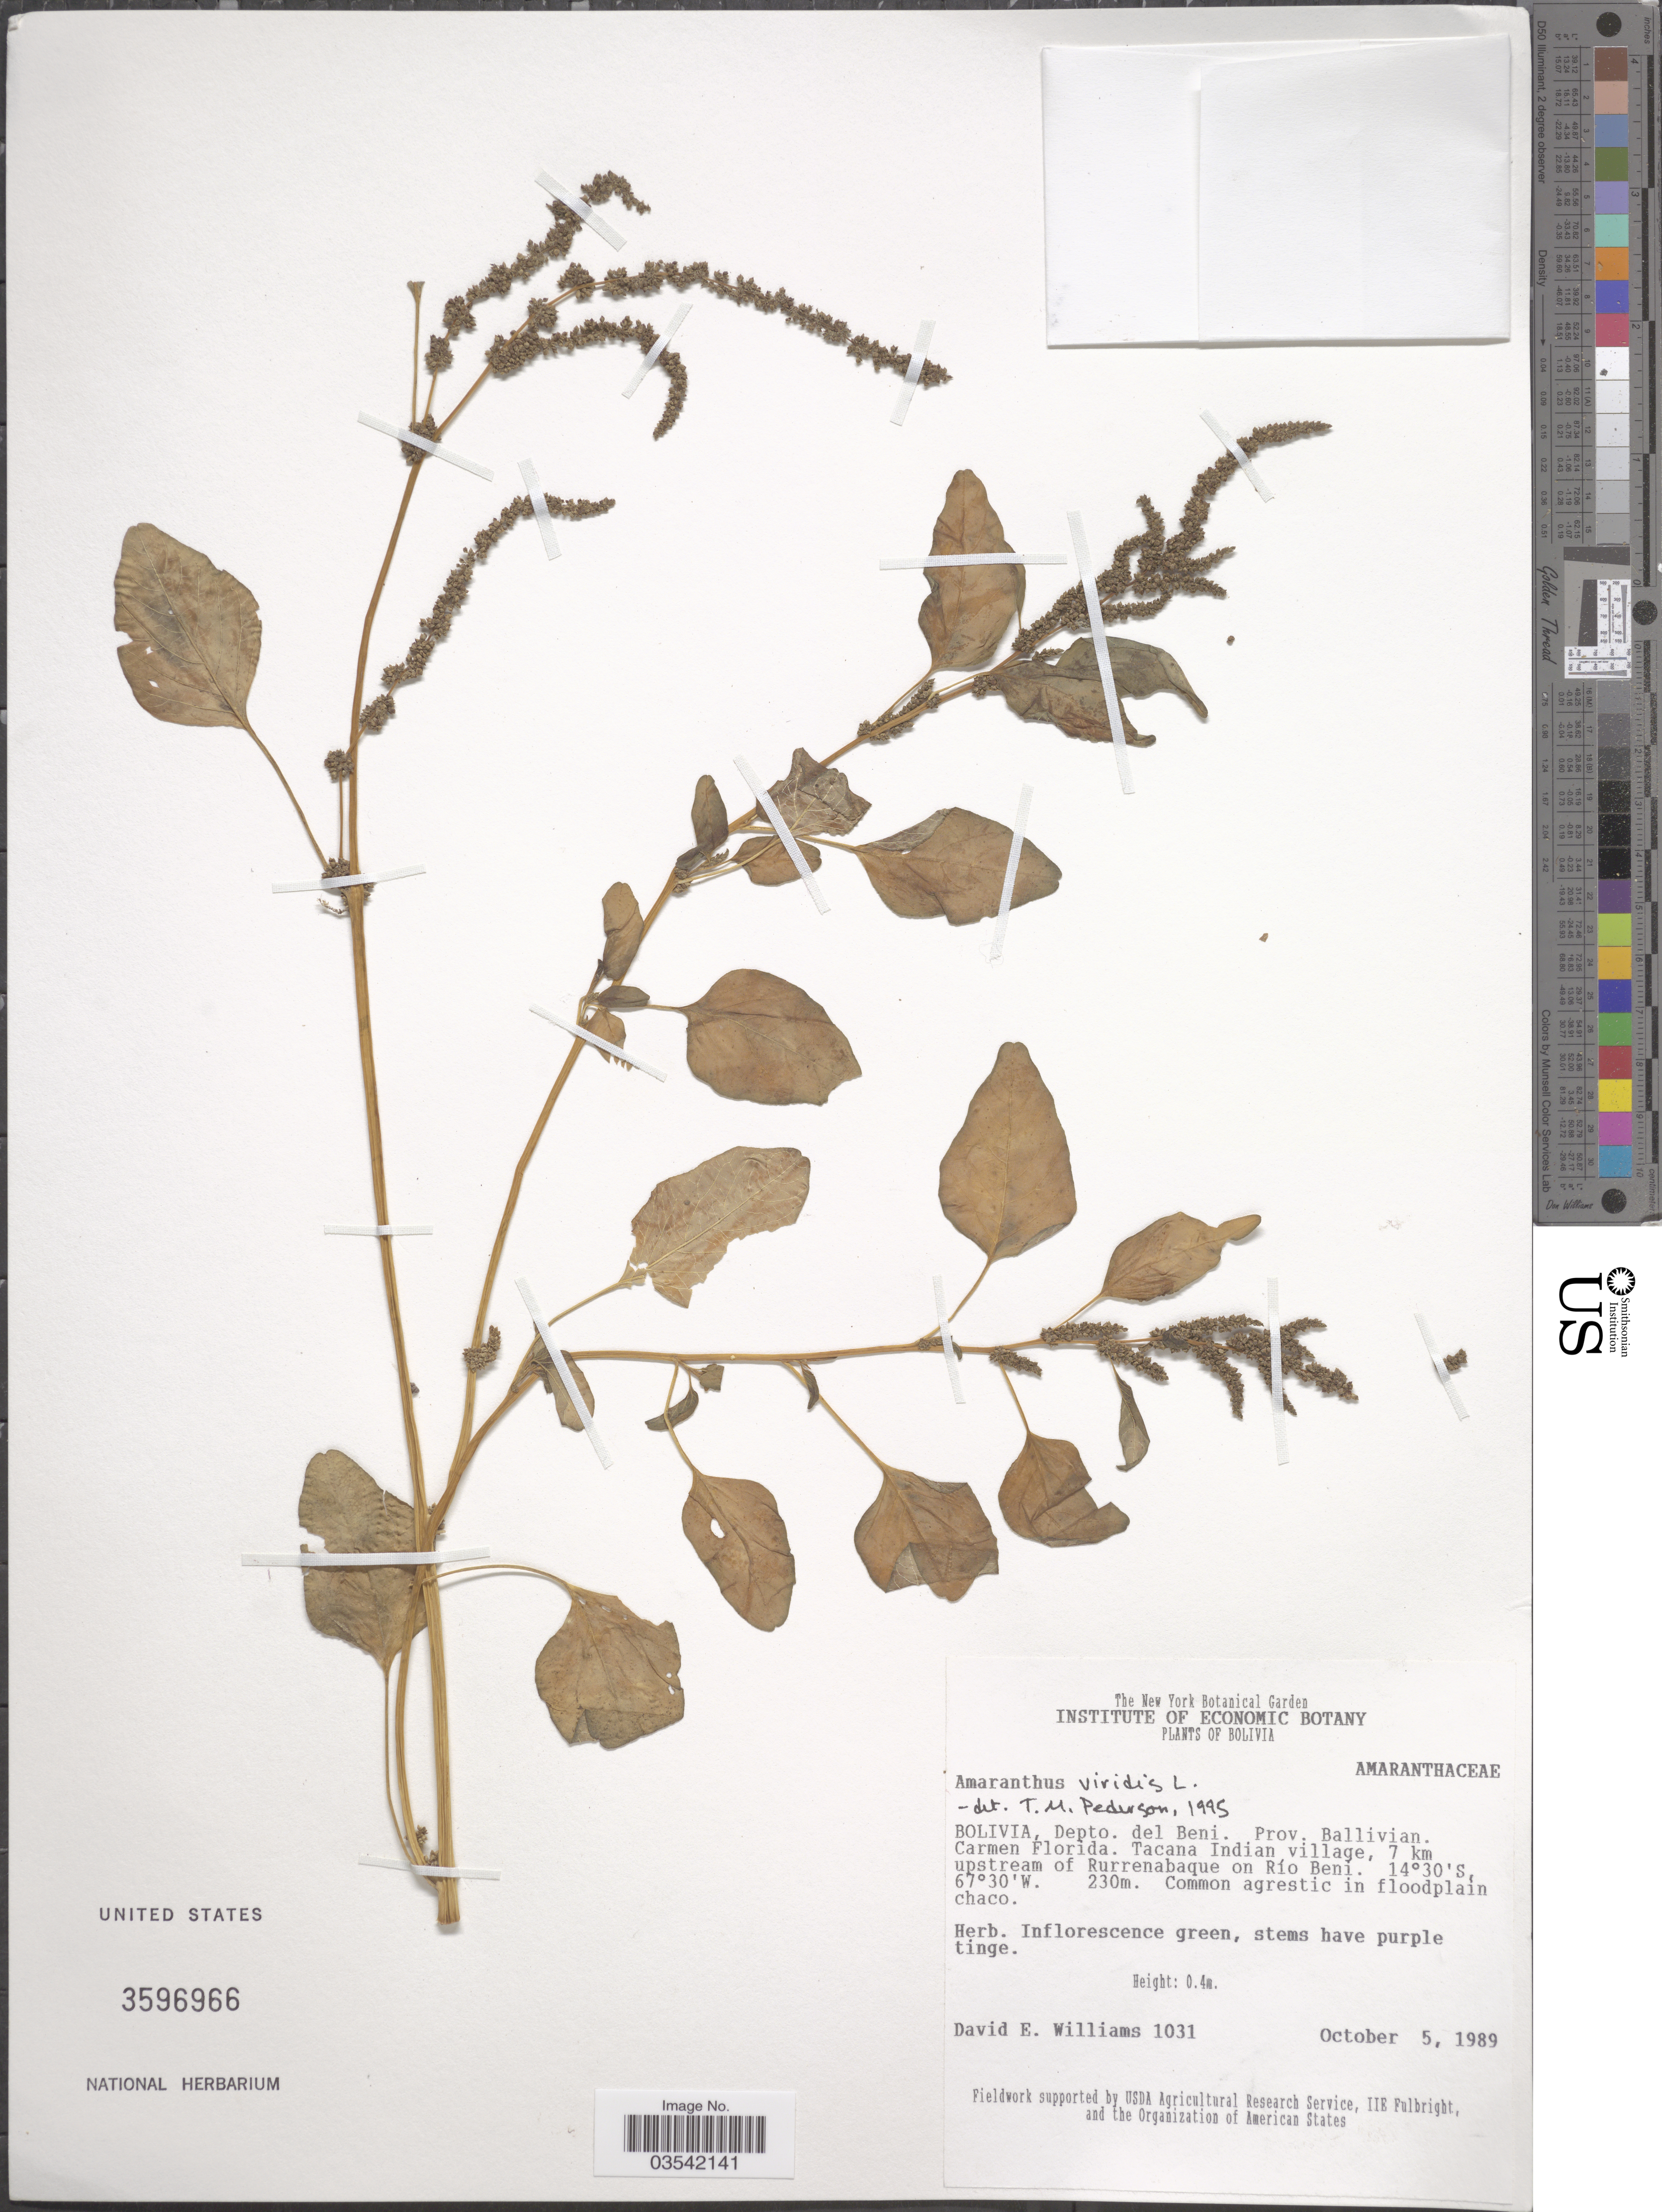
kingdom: Plantae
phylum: Tracheophyta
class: Magnoliopsida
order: Caryophyllales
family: Amaranthaceae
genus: Amaranthus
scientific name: Amaranthus viridis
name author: L.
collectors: D. E. Williams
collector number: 1031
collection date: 1989-10-05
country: Bolivia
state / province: Beni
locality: Depto. del Beni. Prov. Ballivian. Carmen Florida. Tacana Indian village, 7 km upstream of Rurrenabaque on Río Beni.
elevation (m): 230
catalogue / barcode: US 3596966